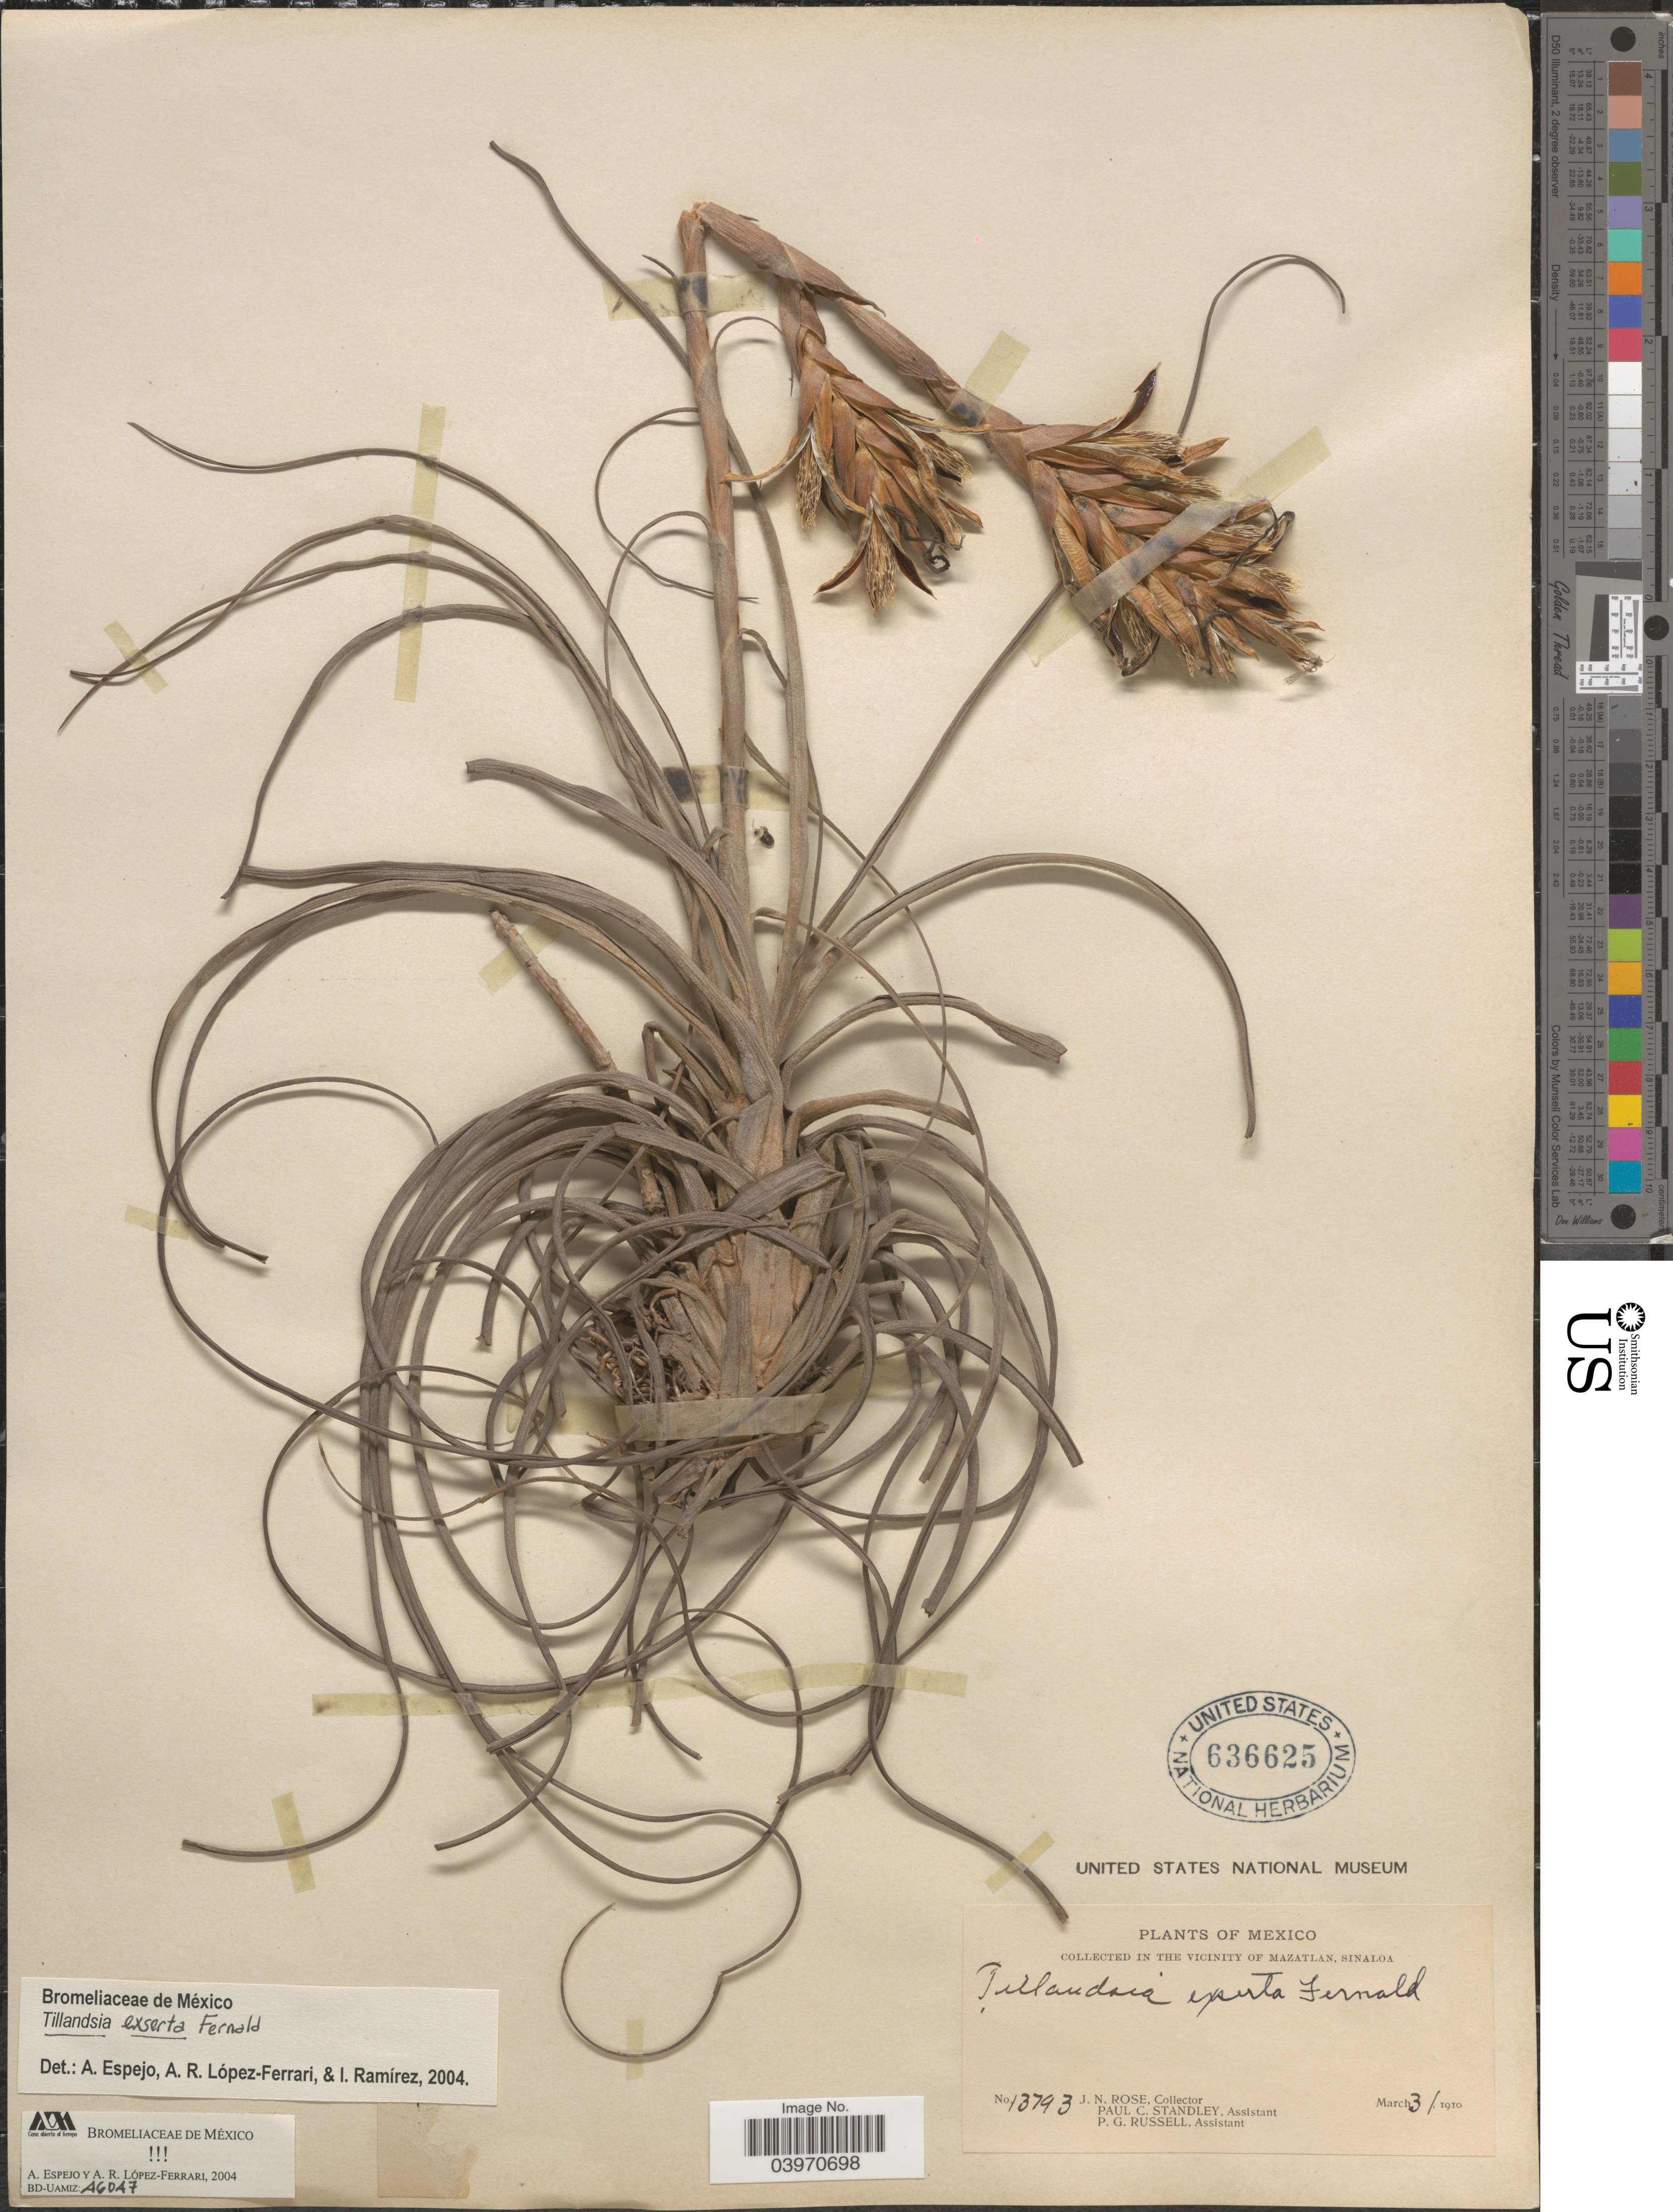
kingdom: Plantae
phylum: Tracheophyta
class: Liliopsida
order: Poales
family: Bromeliaceae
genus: Tillandsia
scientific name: Tillandsia exserta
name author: Fernald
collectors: J. N. Rose, P. C. Standley & P. G. Russell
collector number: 13793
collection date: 1910-03-31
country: Mexico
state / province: Sinaloa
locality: In the vicinity of Mazatlan.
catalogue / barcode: US 636625